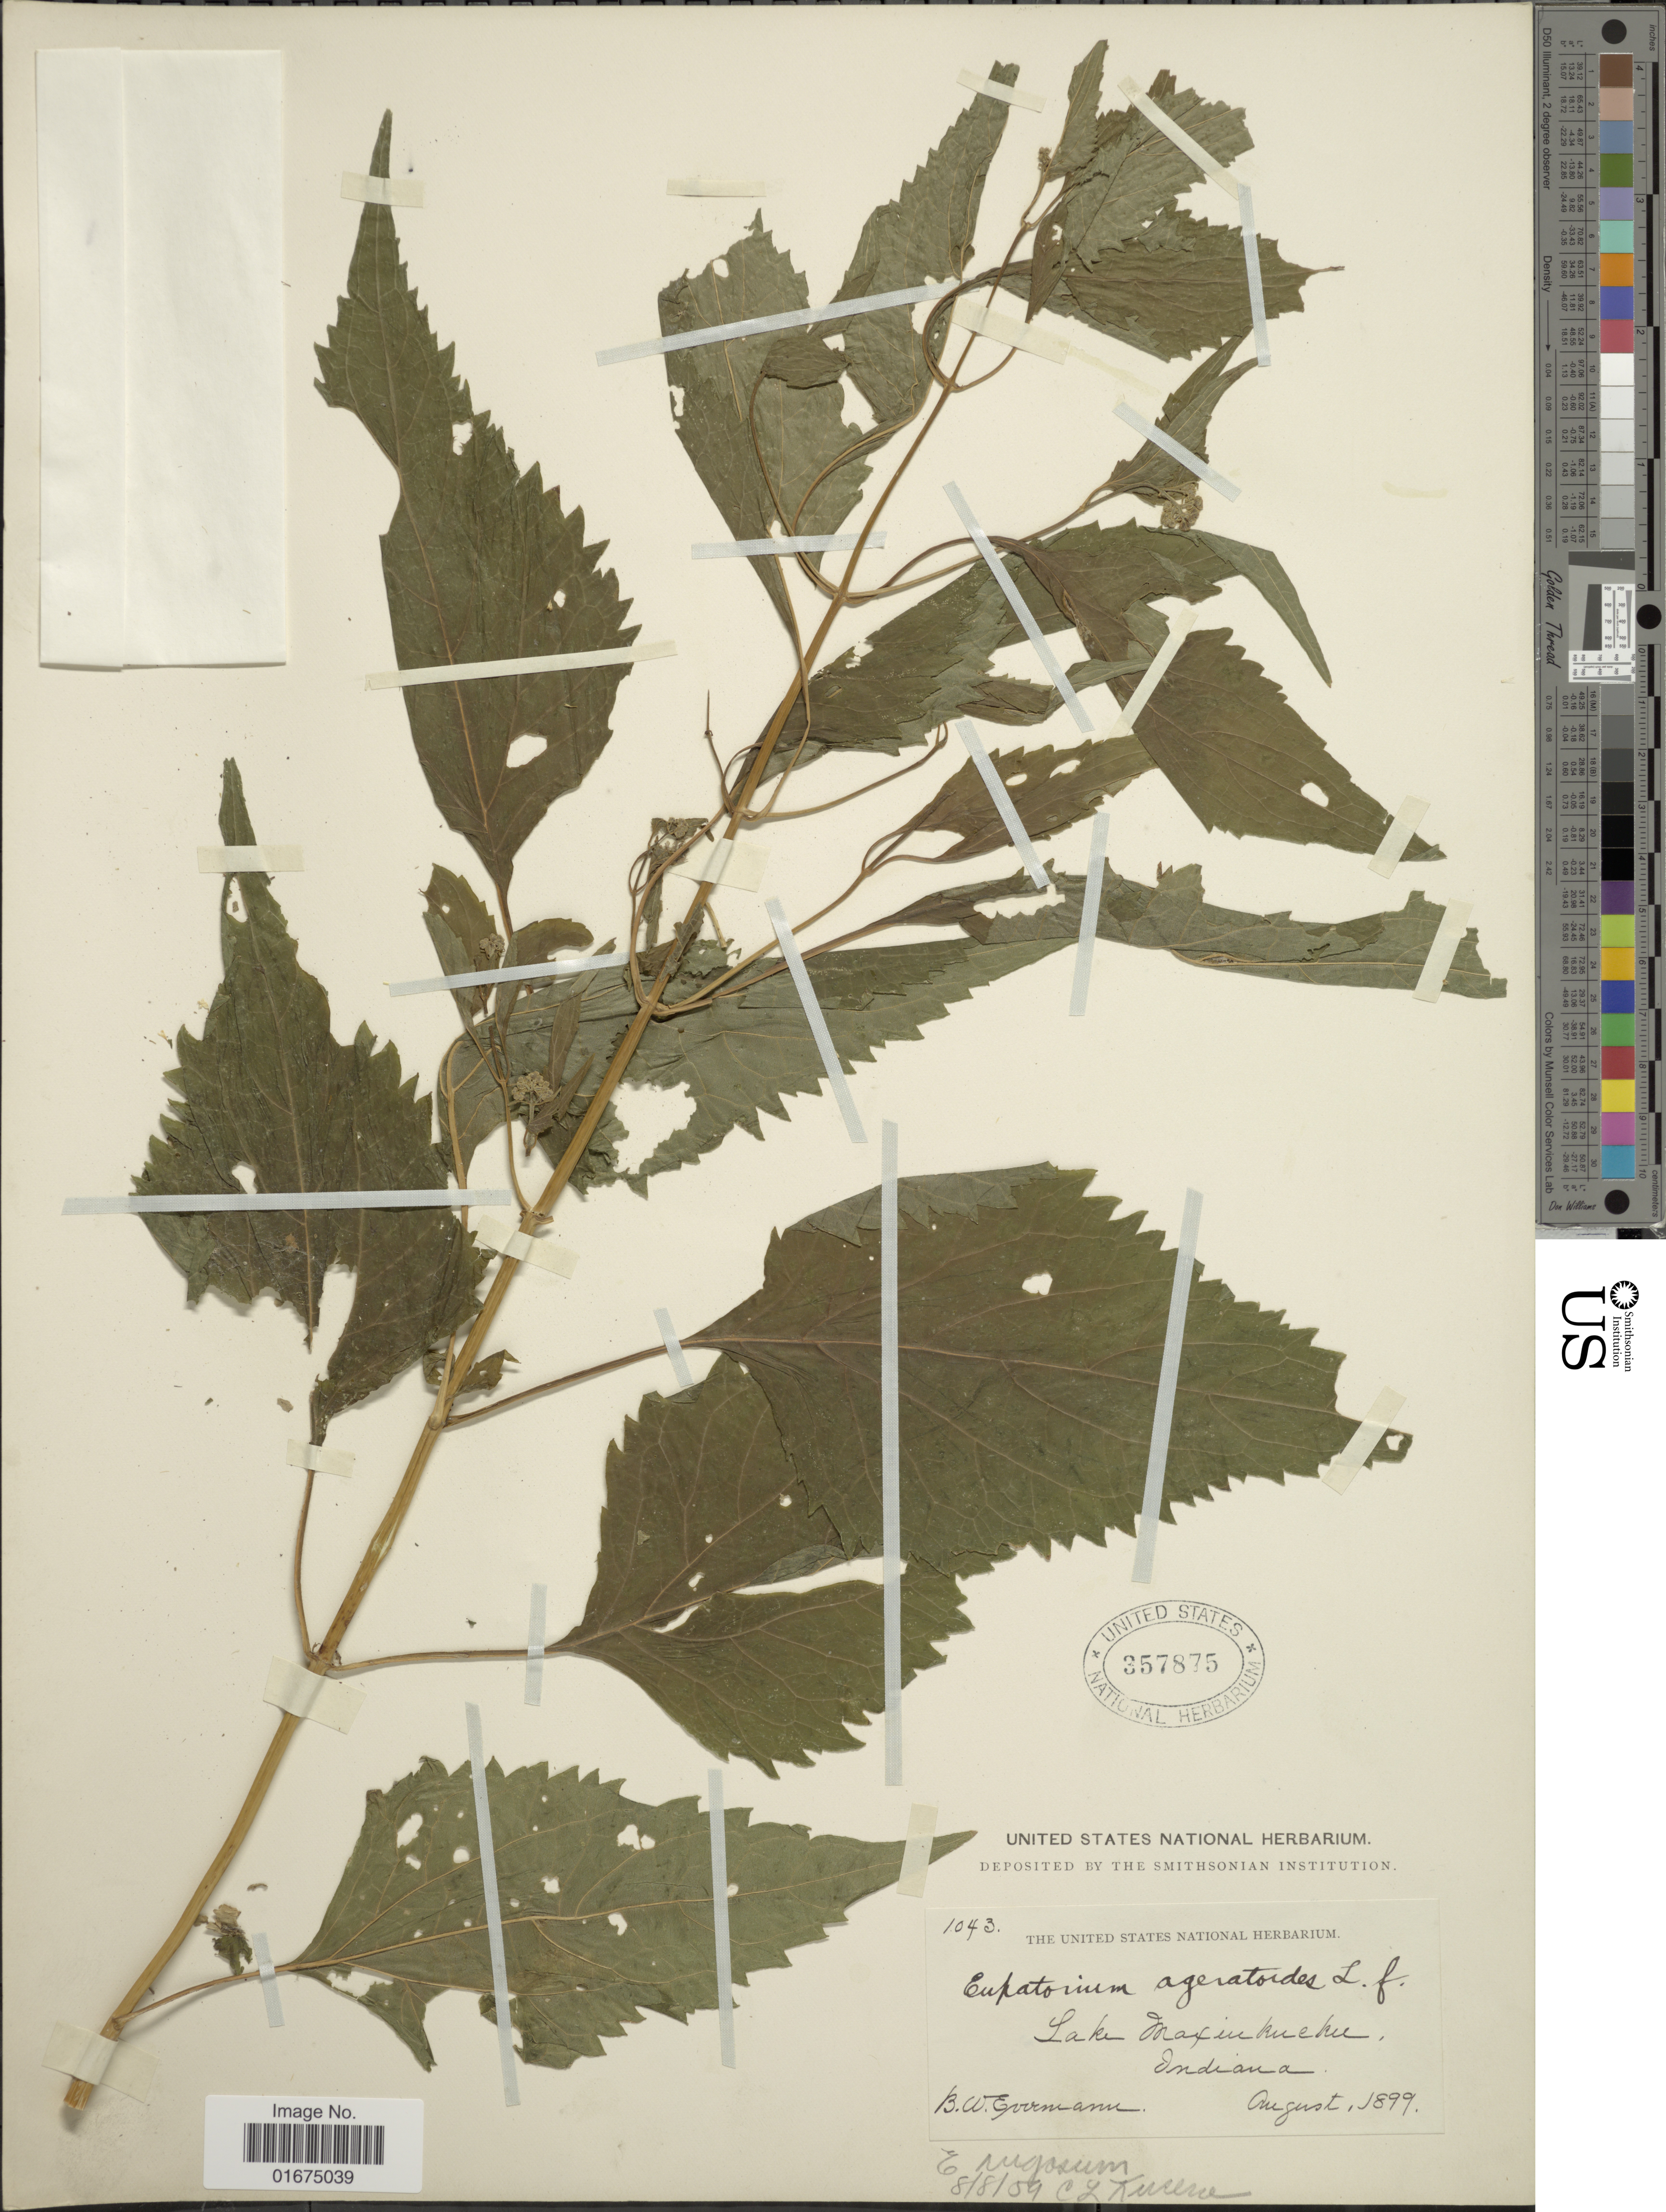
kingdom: Plantae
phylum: Tracheophyta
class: Magnoliopsida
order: Asterales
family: Asteraceae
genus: Ageratina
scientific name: Ageratina altissima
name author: (L.) R.M. King & H. Rob.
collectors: B. W. Evermann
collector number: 1043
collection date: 1899-08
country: United States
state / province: Indiana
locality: Lake Maxinkuckee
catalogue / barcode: US 357875